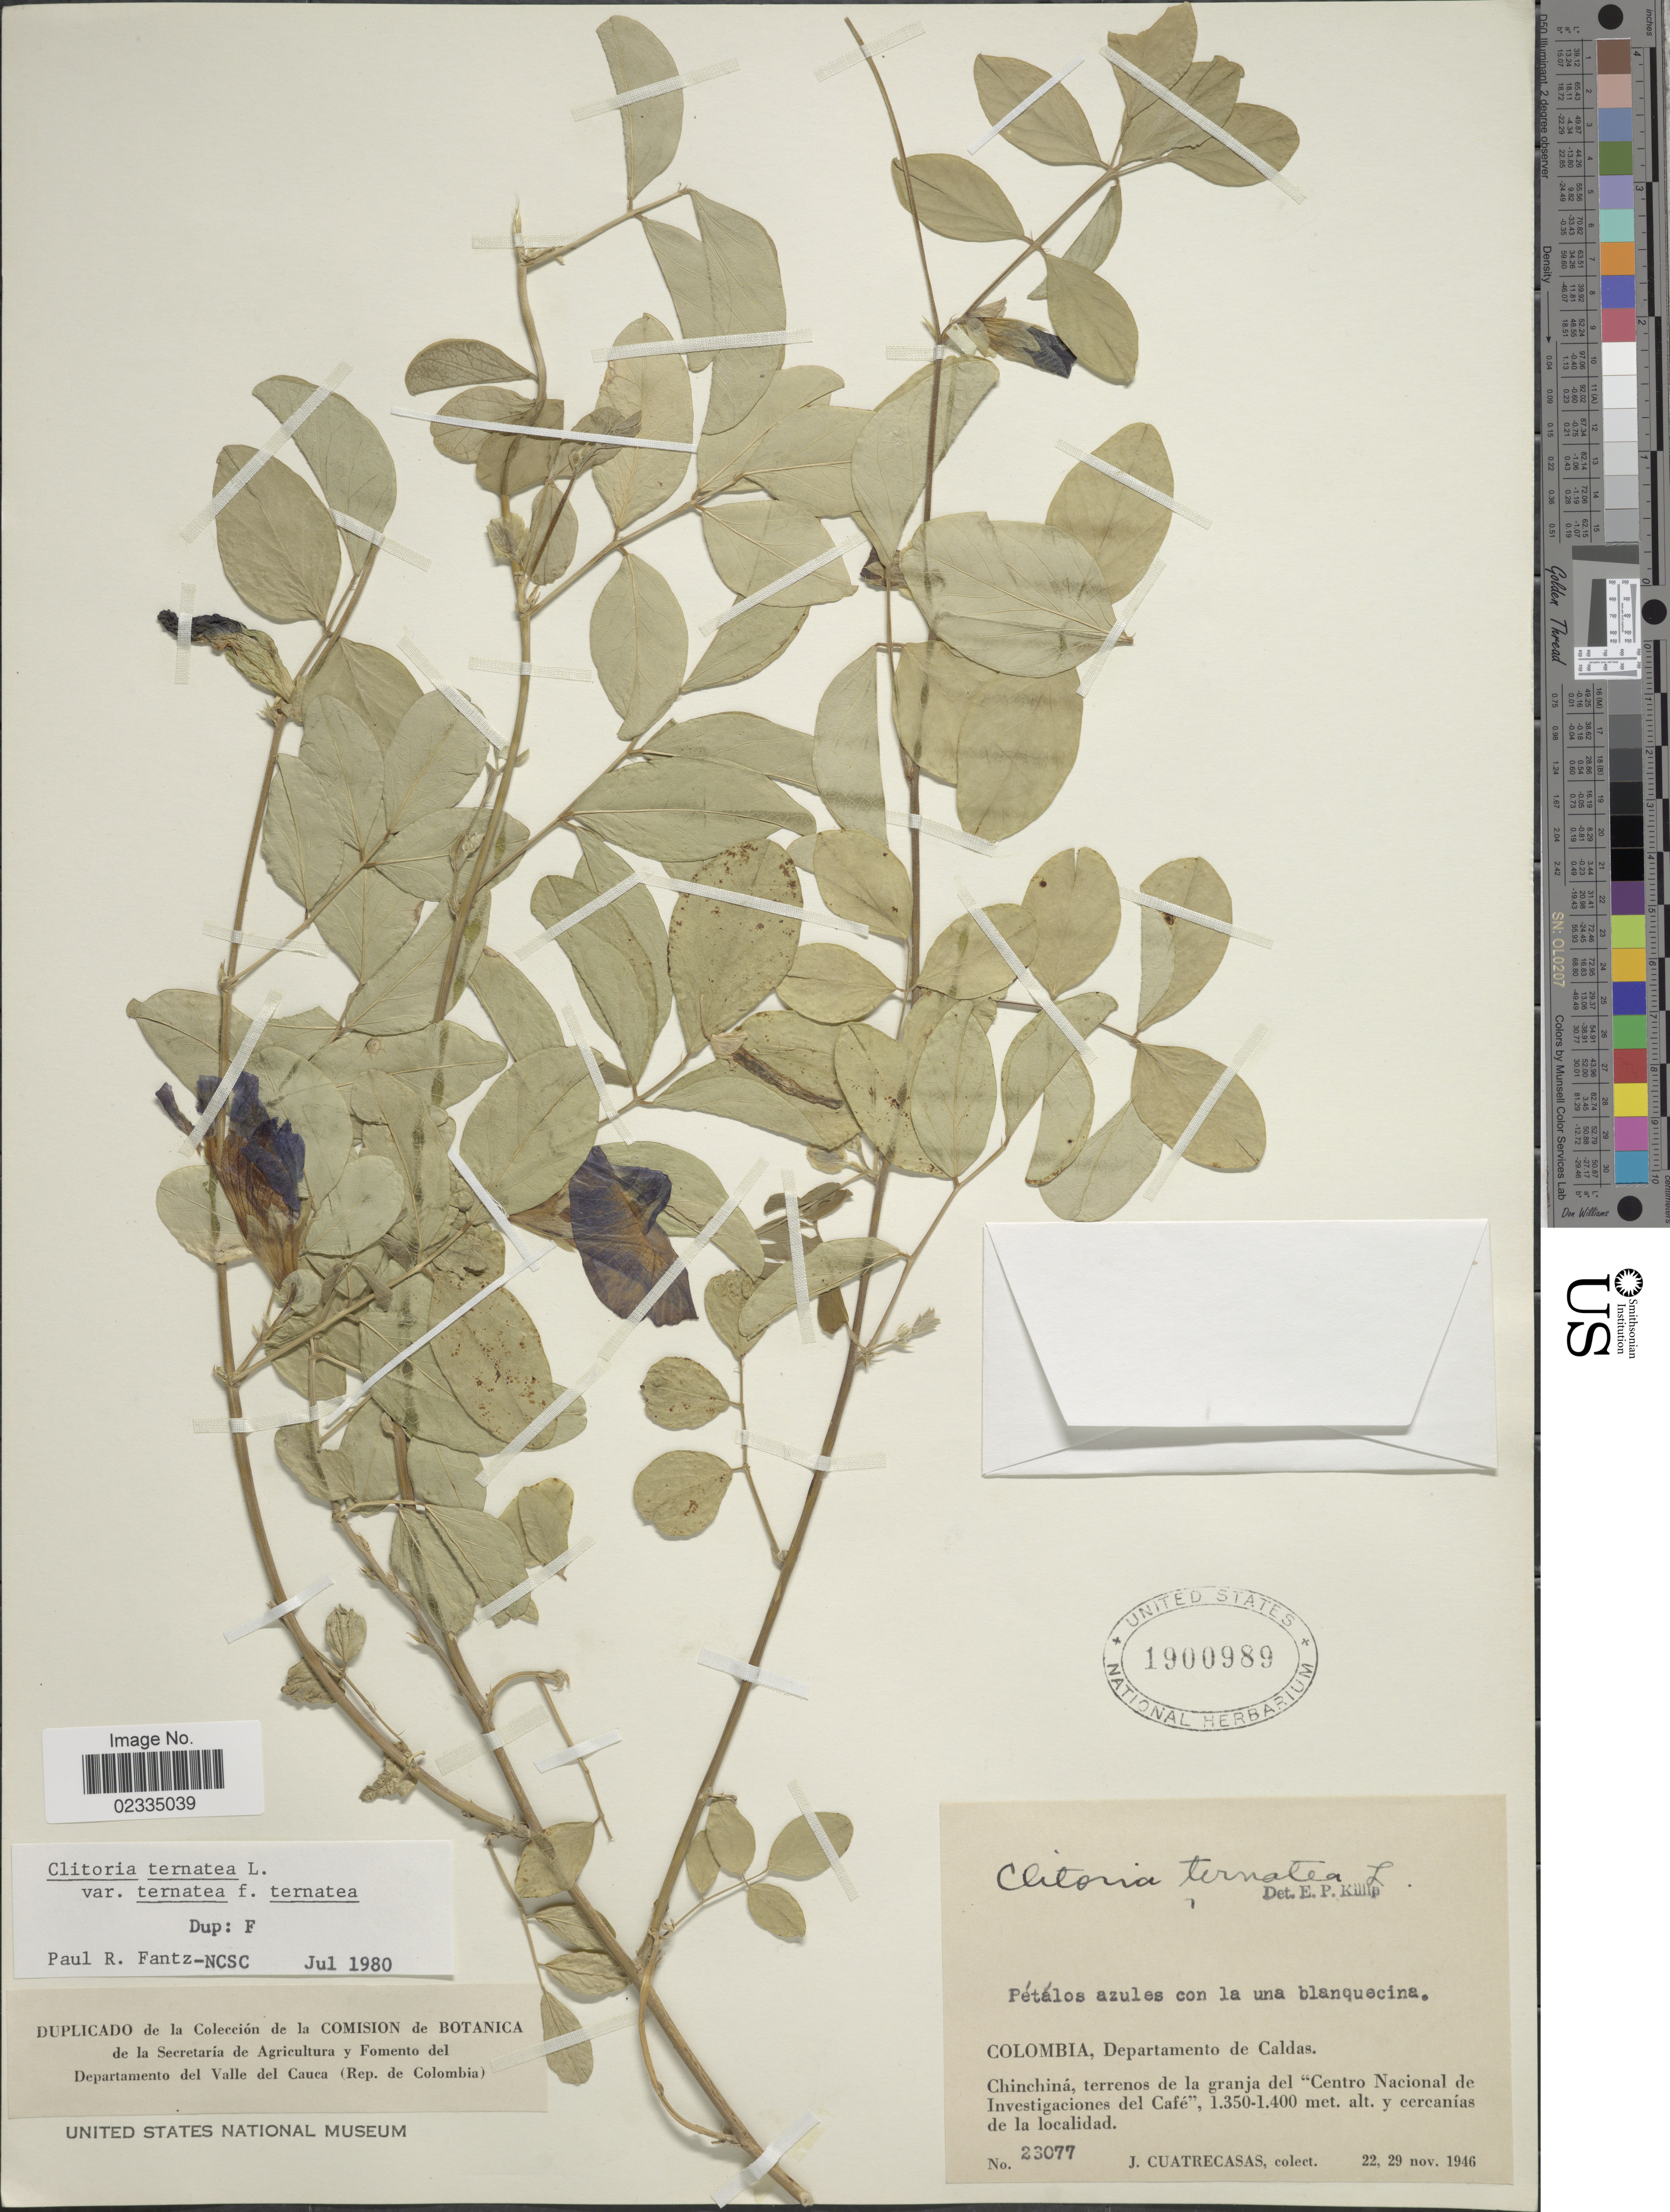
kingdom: Plantae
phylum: Tracheophyta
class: Magnoliopsida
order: Fabales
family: Fabaceae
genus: Clitoria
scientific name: Clitoria ternatea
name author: L.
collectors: J. Cuatrecasas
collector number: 23077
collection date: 1946-11-22/1946-11-29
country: Colombia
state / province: Caldas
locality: Chinchina, terrenos de la granja del Centro Nacional de Investigaciones del Café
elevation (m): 1350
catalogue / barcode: US 1900989